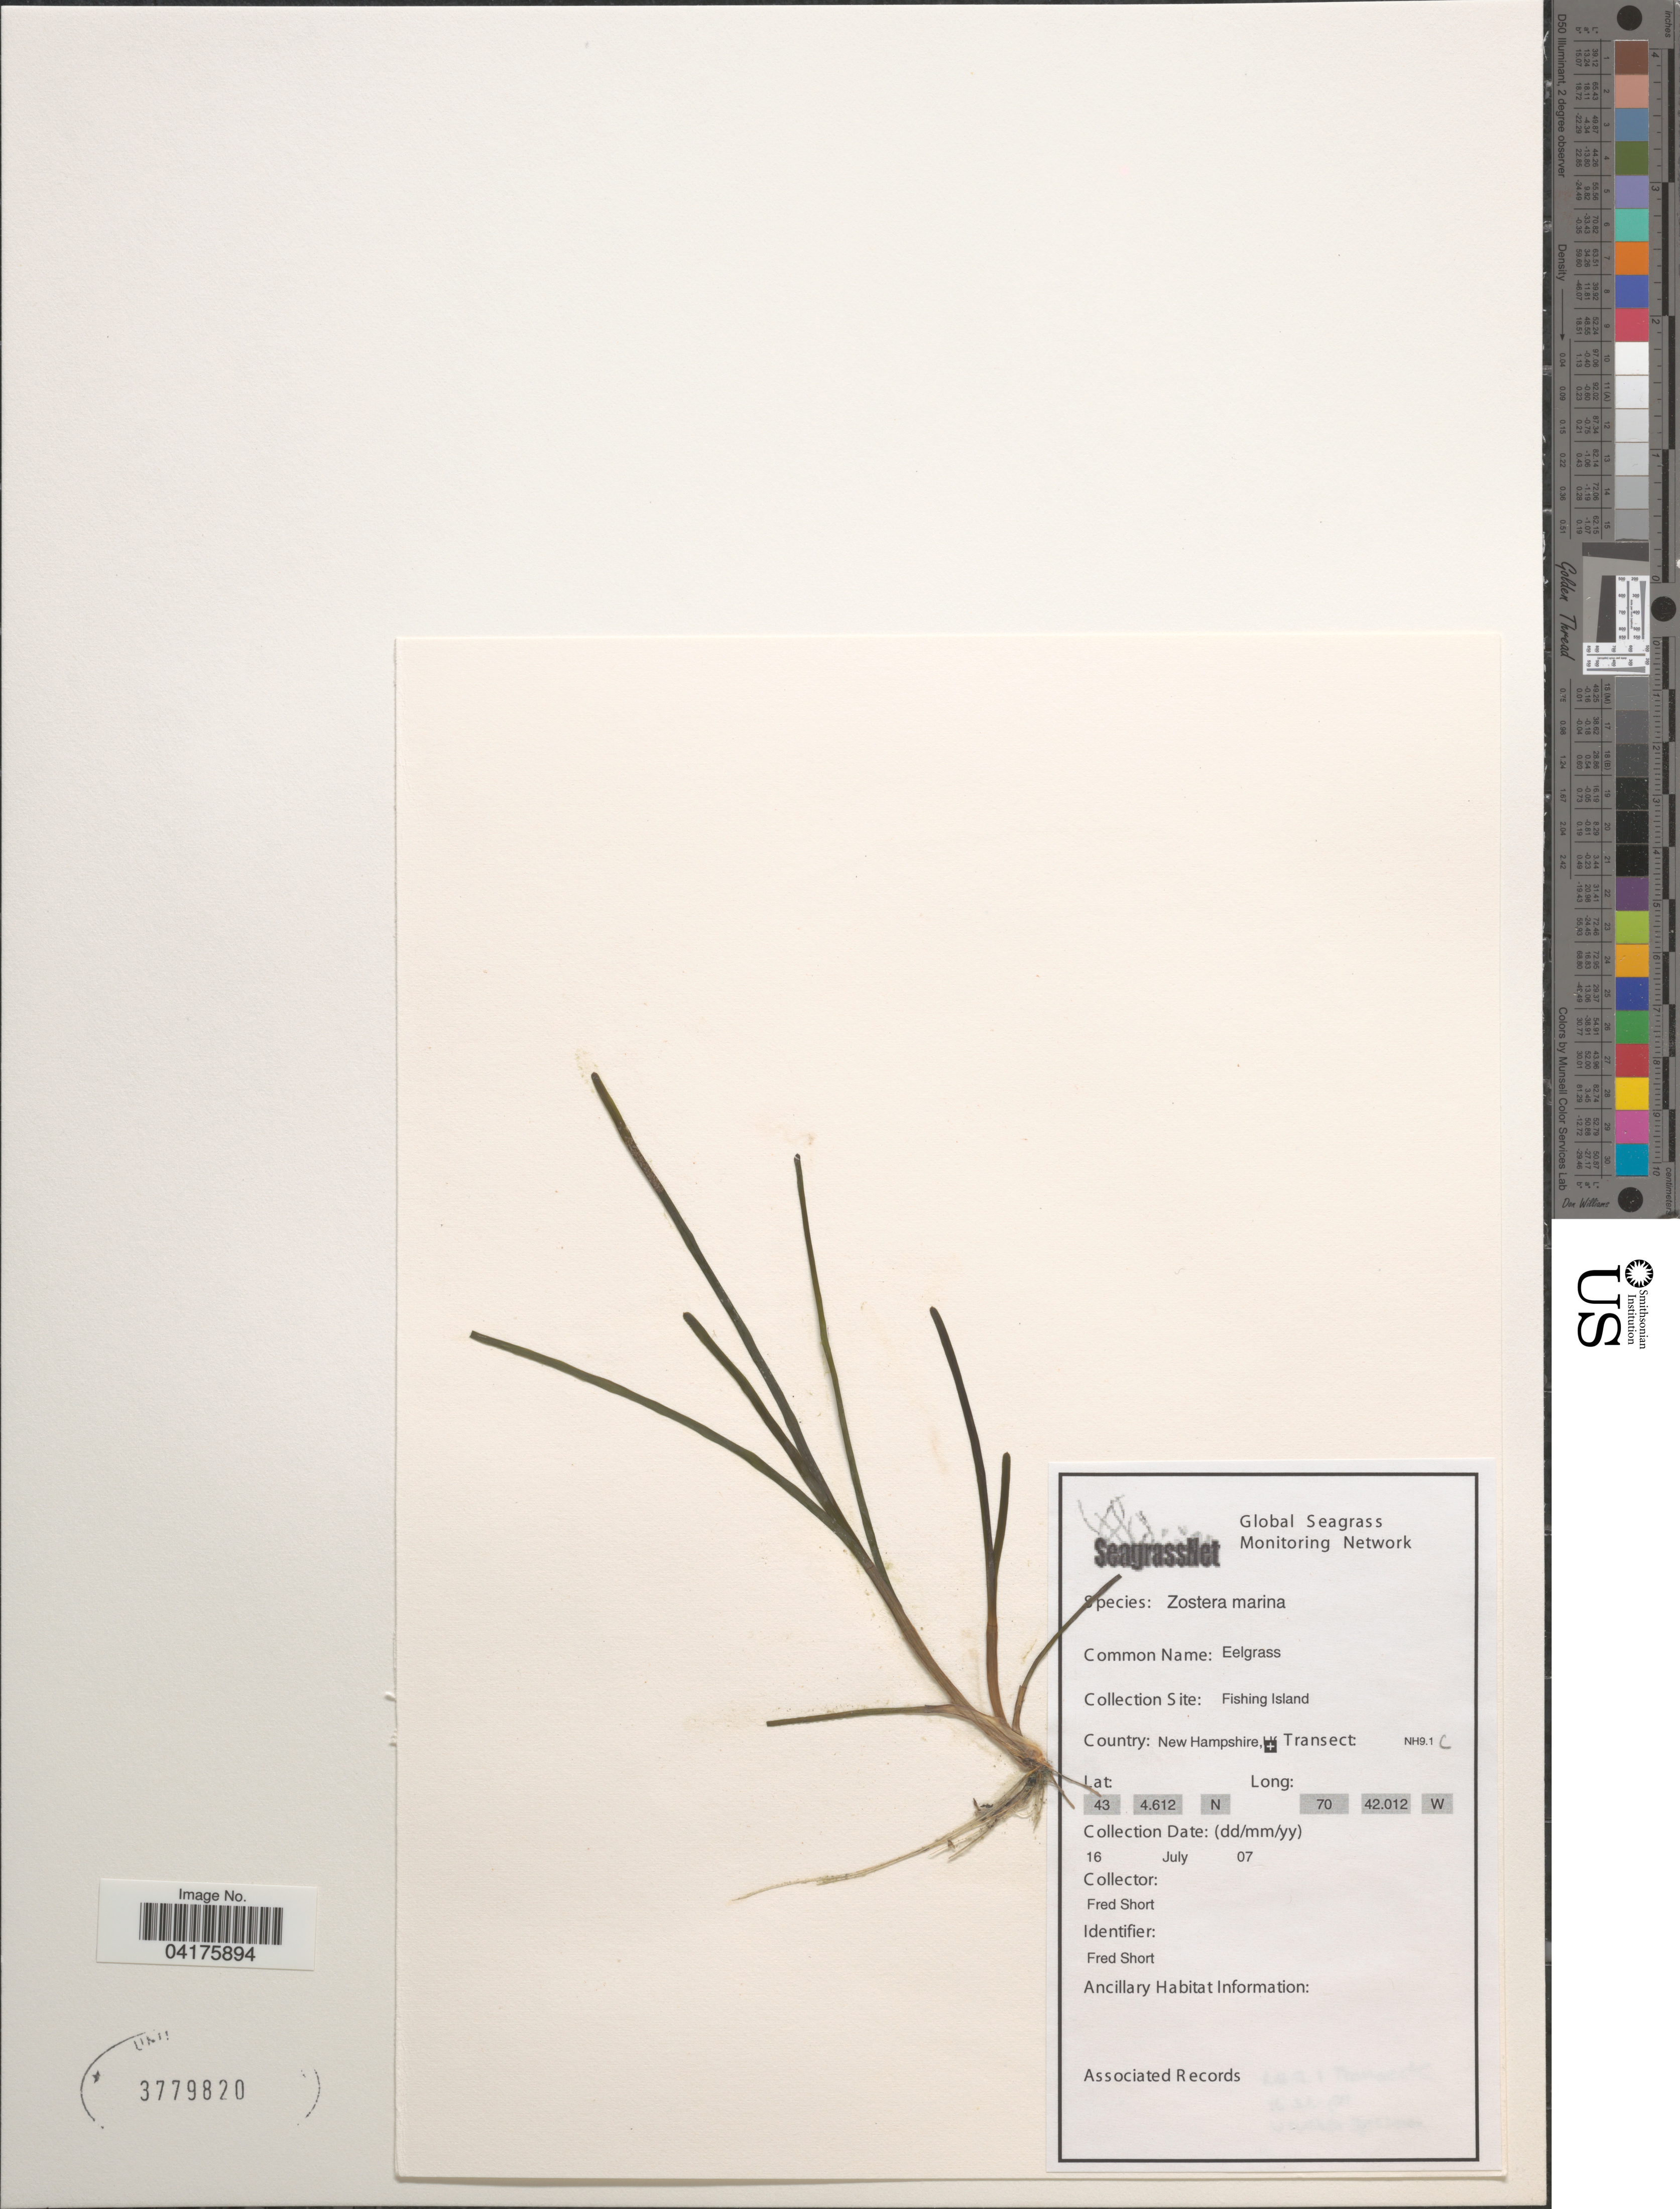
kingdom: Plantae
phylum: Tracheophyta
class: Liliopsida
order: Alismatales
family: Zosteraceae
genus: Zostera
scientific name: Zostera marina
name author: L.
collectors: F. Short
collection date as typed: Transcribed d/m/y: 16/7/7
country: United States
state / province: New Hampshire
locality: Fishing Island.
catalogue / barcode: US 3779820